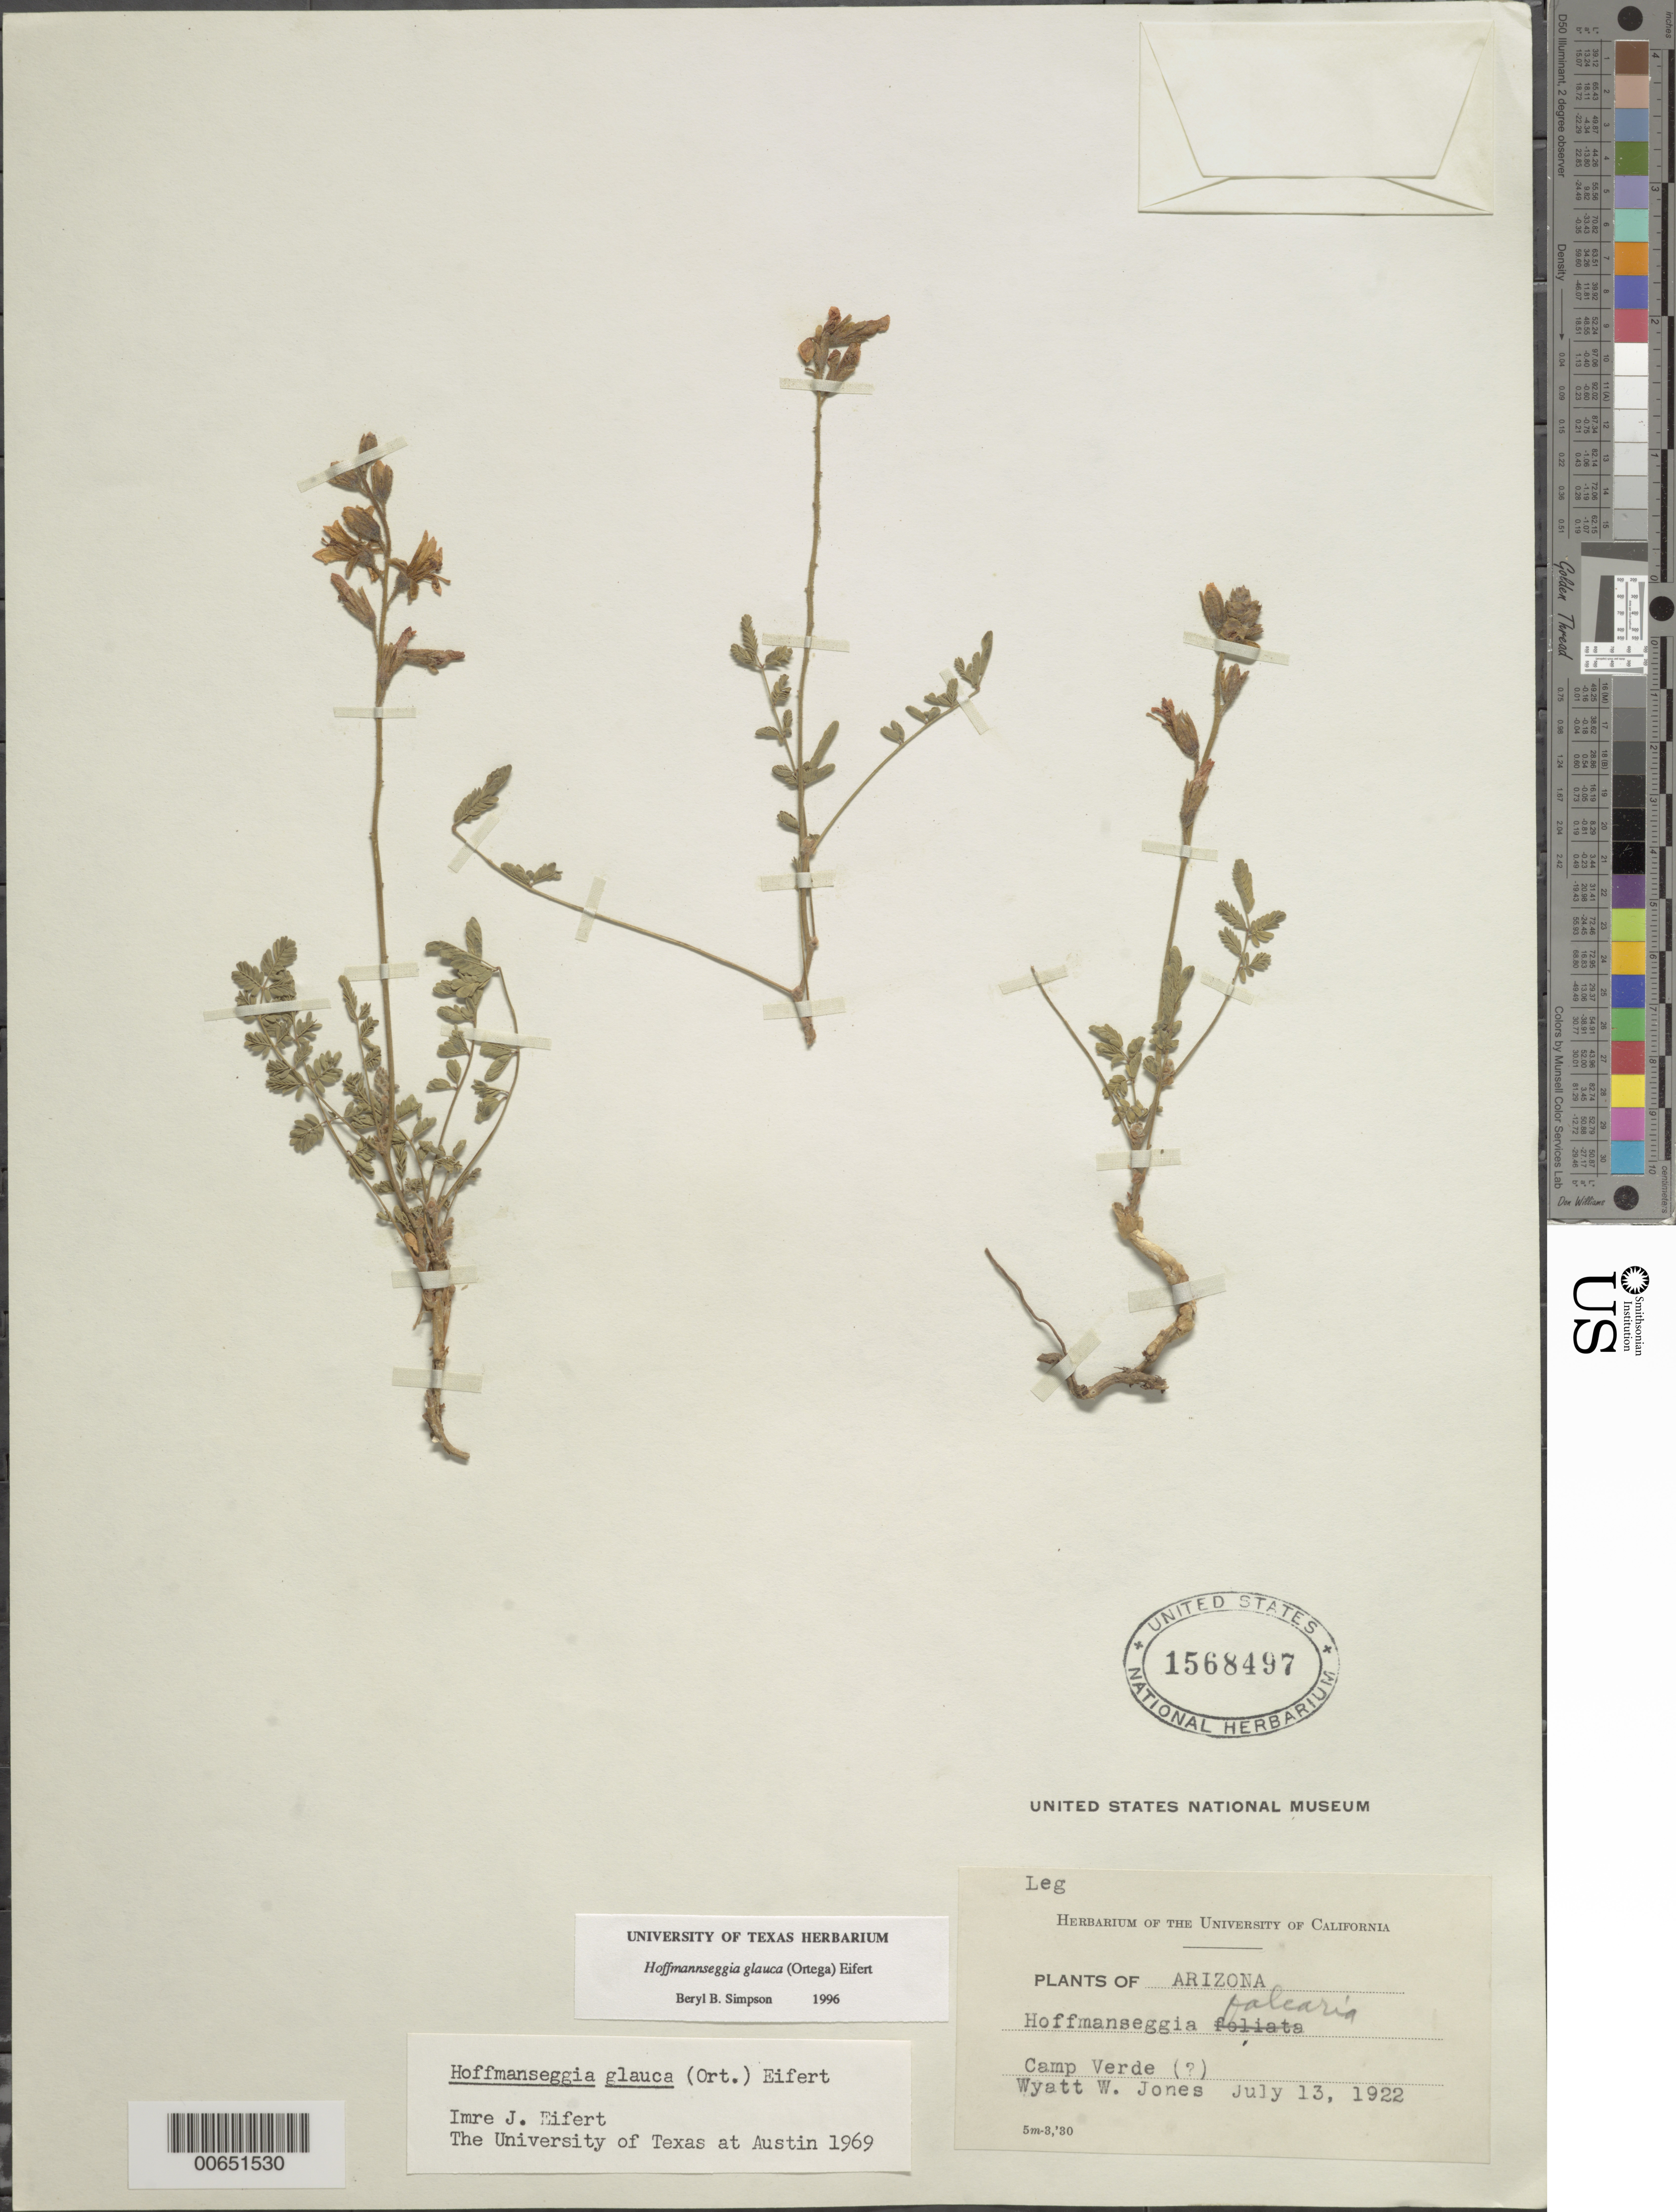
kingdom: Plantae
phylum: Tracheophyta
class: Magnoliopsida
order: Fabales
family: Fabaceae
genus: Hoffmannseggia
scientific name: Hoffmannseggia glauca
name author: (Ortega) Eifert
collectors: W. W. Jones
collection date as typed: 13 Jul 1922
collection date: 1922-07-13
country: United States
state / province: Arizona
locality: Camp Verde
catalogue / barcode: US 1568497